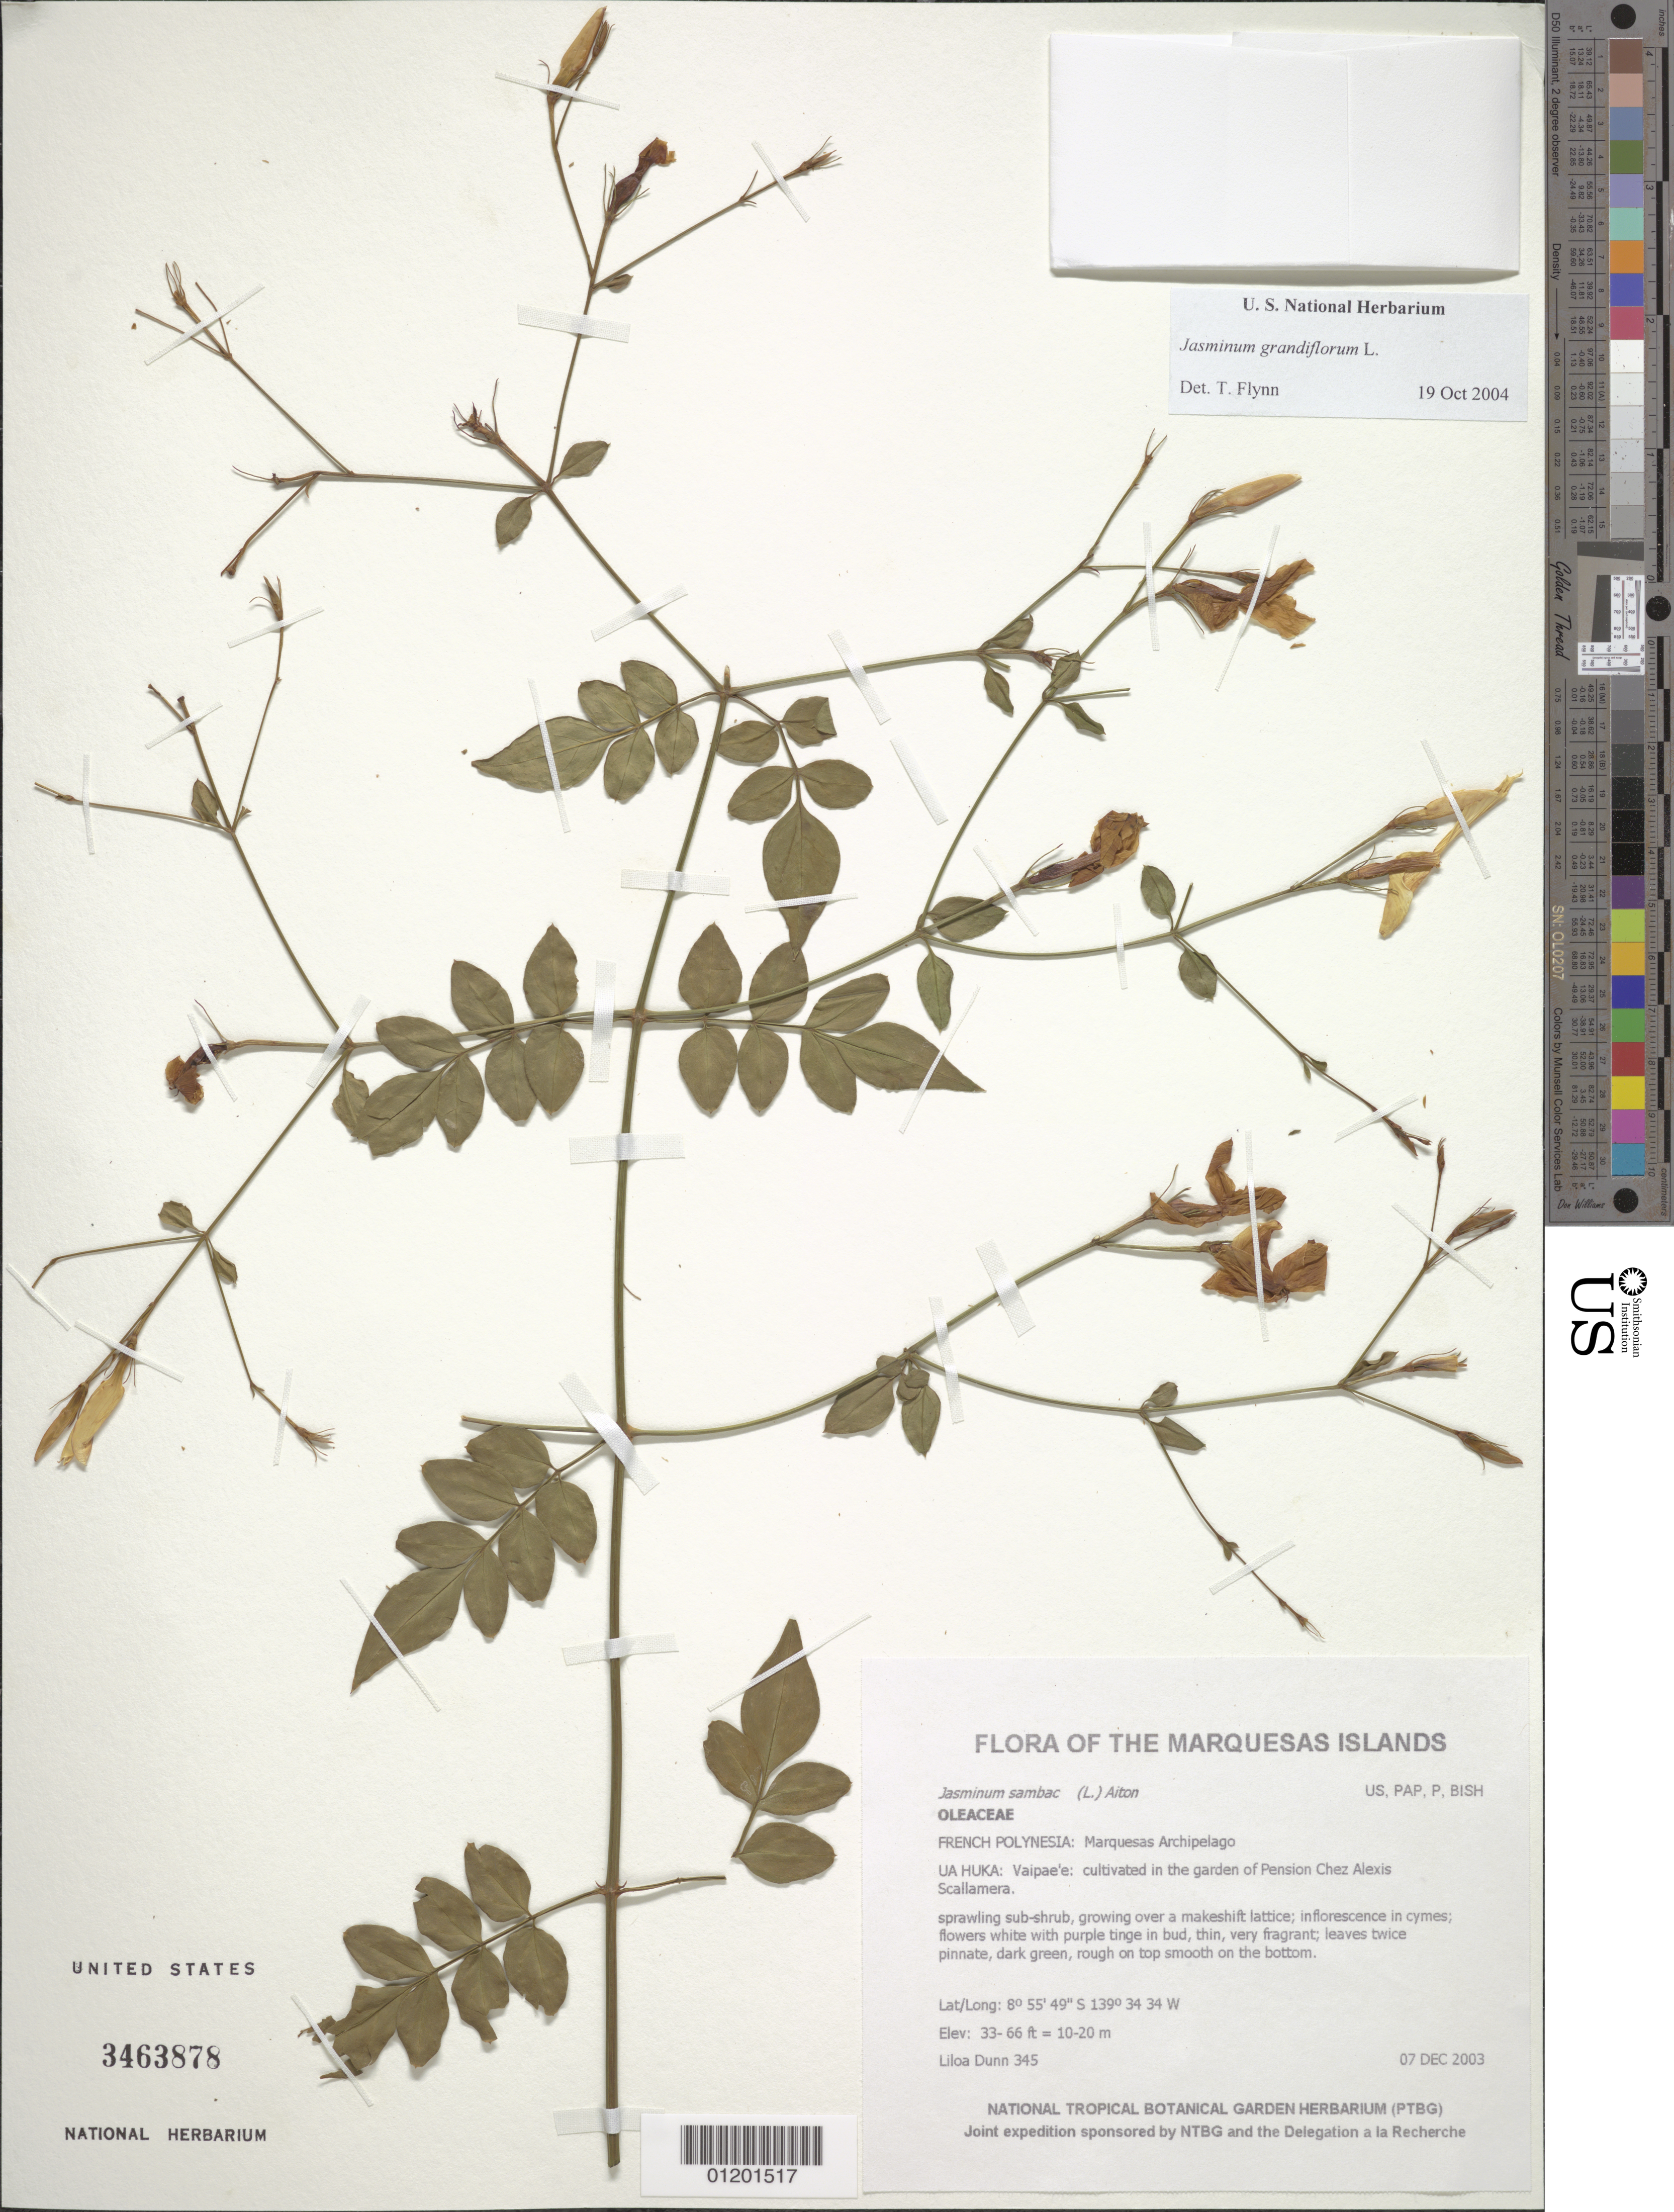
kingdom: Plantae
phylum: Tracheophyta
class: Magnoliopsida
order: Lamiales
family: Oleaceae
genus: Jasminum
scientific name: Jasminum grandiflorum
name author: L.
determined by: Flynn, T. W.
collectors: L. Dunn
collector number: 345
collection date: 2003-12-07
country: French Polynesia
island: Ua Huka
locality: Vaipae'e: cultivated in the garden of Pension Chez Alexis Scallamera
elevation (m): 10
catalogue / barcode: US 3463878